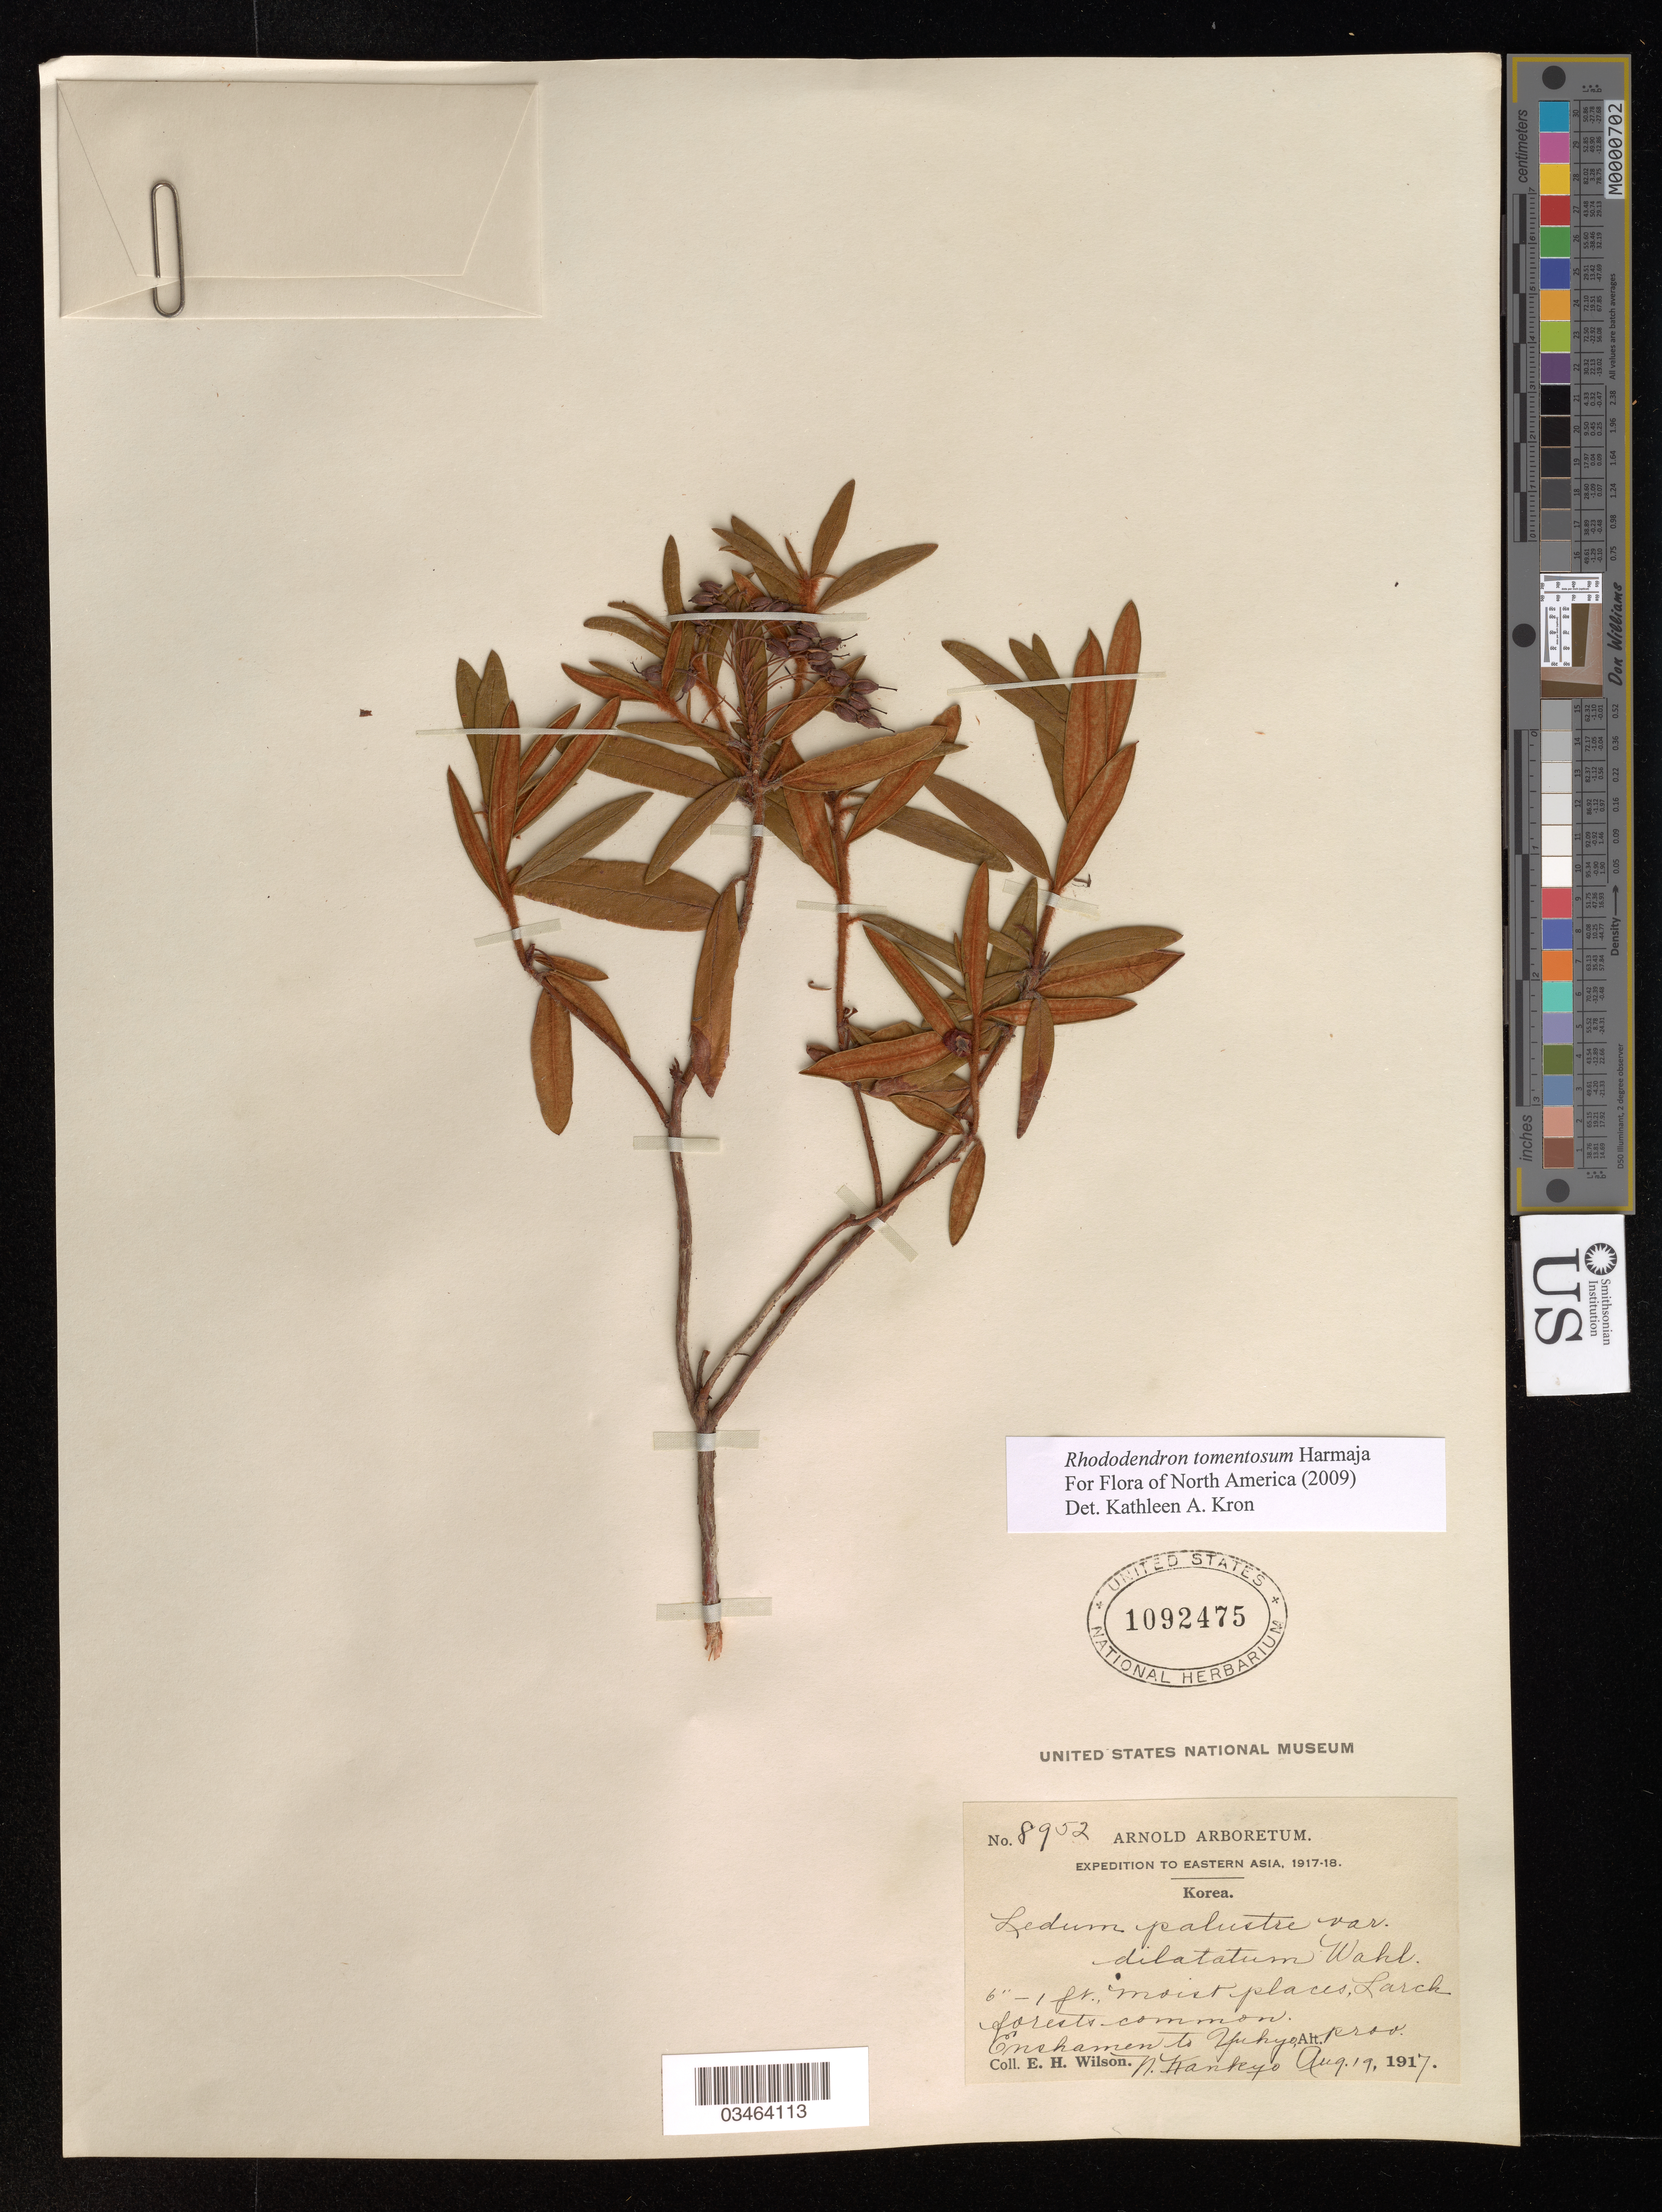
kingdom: Plantae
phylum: Tracheophyta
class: Magnoliopsida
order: Ericales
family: Ericaceae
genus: Rhododendron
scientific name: Rhododendron tomentosum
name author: Harmaja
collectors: E. Wilson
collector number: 8952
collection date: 1917-08-19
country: Korea [obsolete]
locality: Expedition to Eastern Asia. Enchamen to Yuhyo* prov.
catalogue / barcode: US 1092475